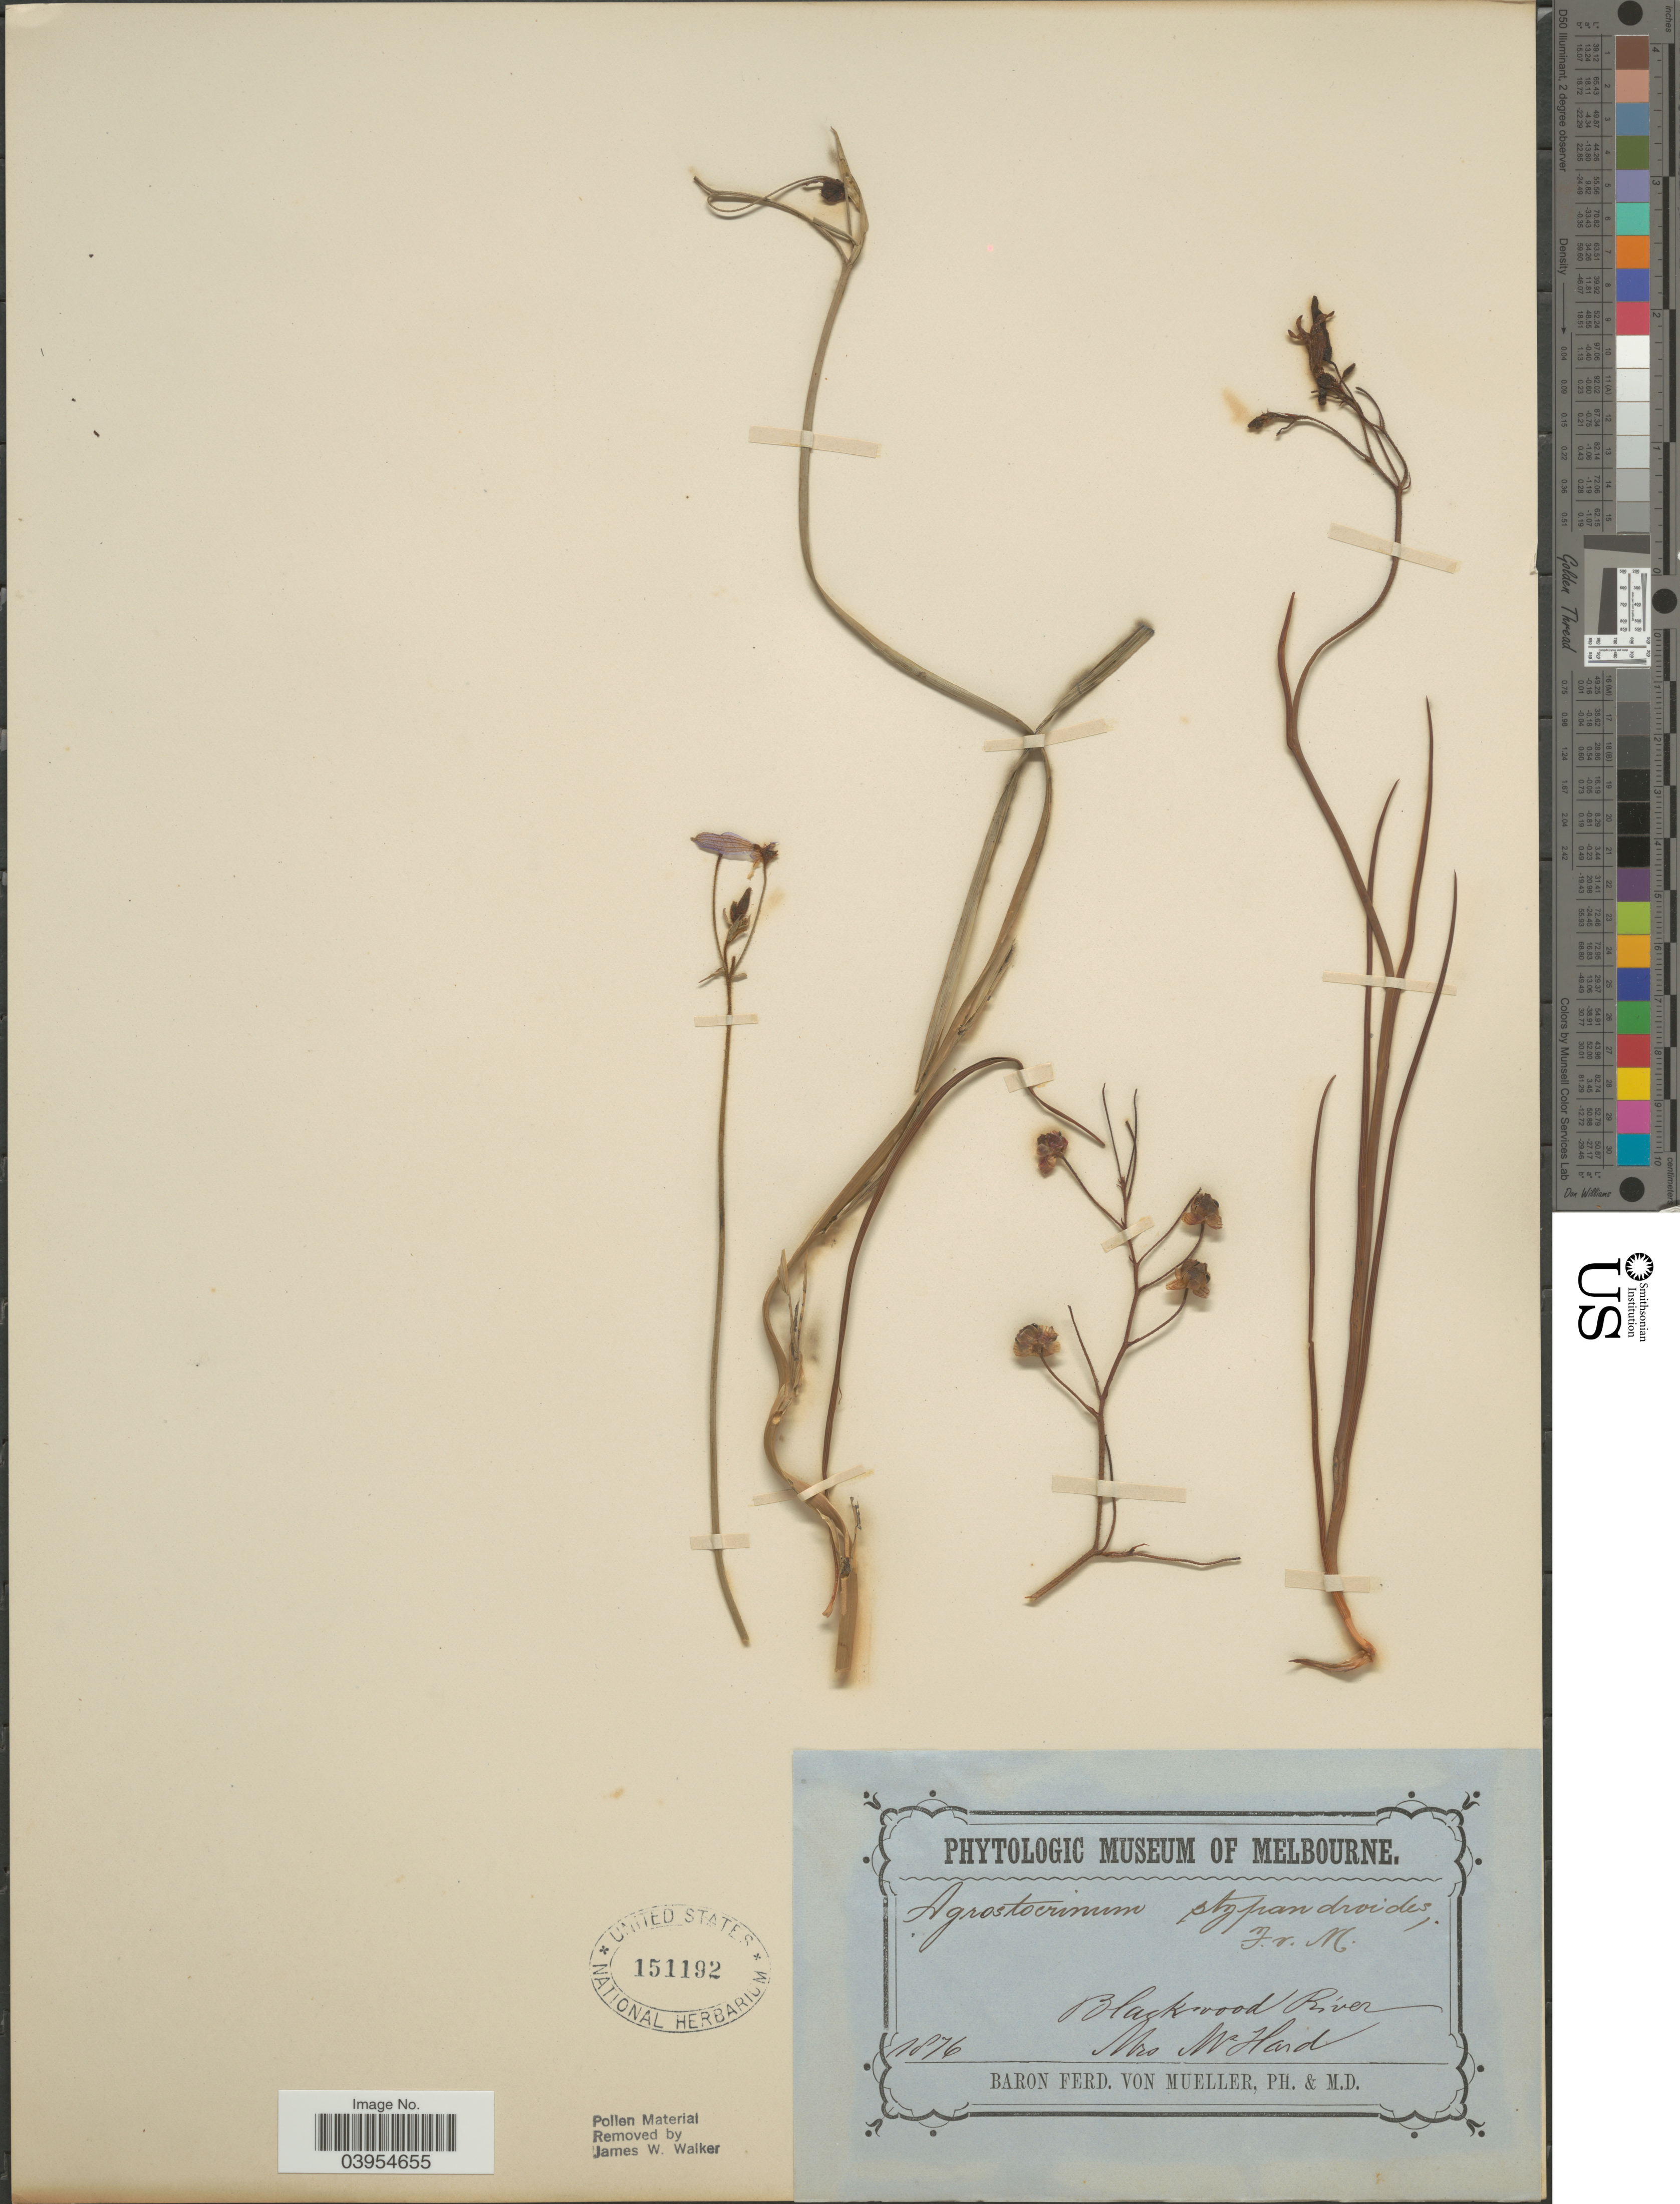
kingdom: Plantae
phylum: Tracheophyta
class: Liliopsida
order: Asparagales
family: Asphodelaceae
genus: Agrostocrinum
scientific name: Agrostocrinum stypandroides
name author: F. Muell.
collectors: W. Hard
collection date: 1876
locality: Blackwood River.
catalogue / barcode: US 151192